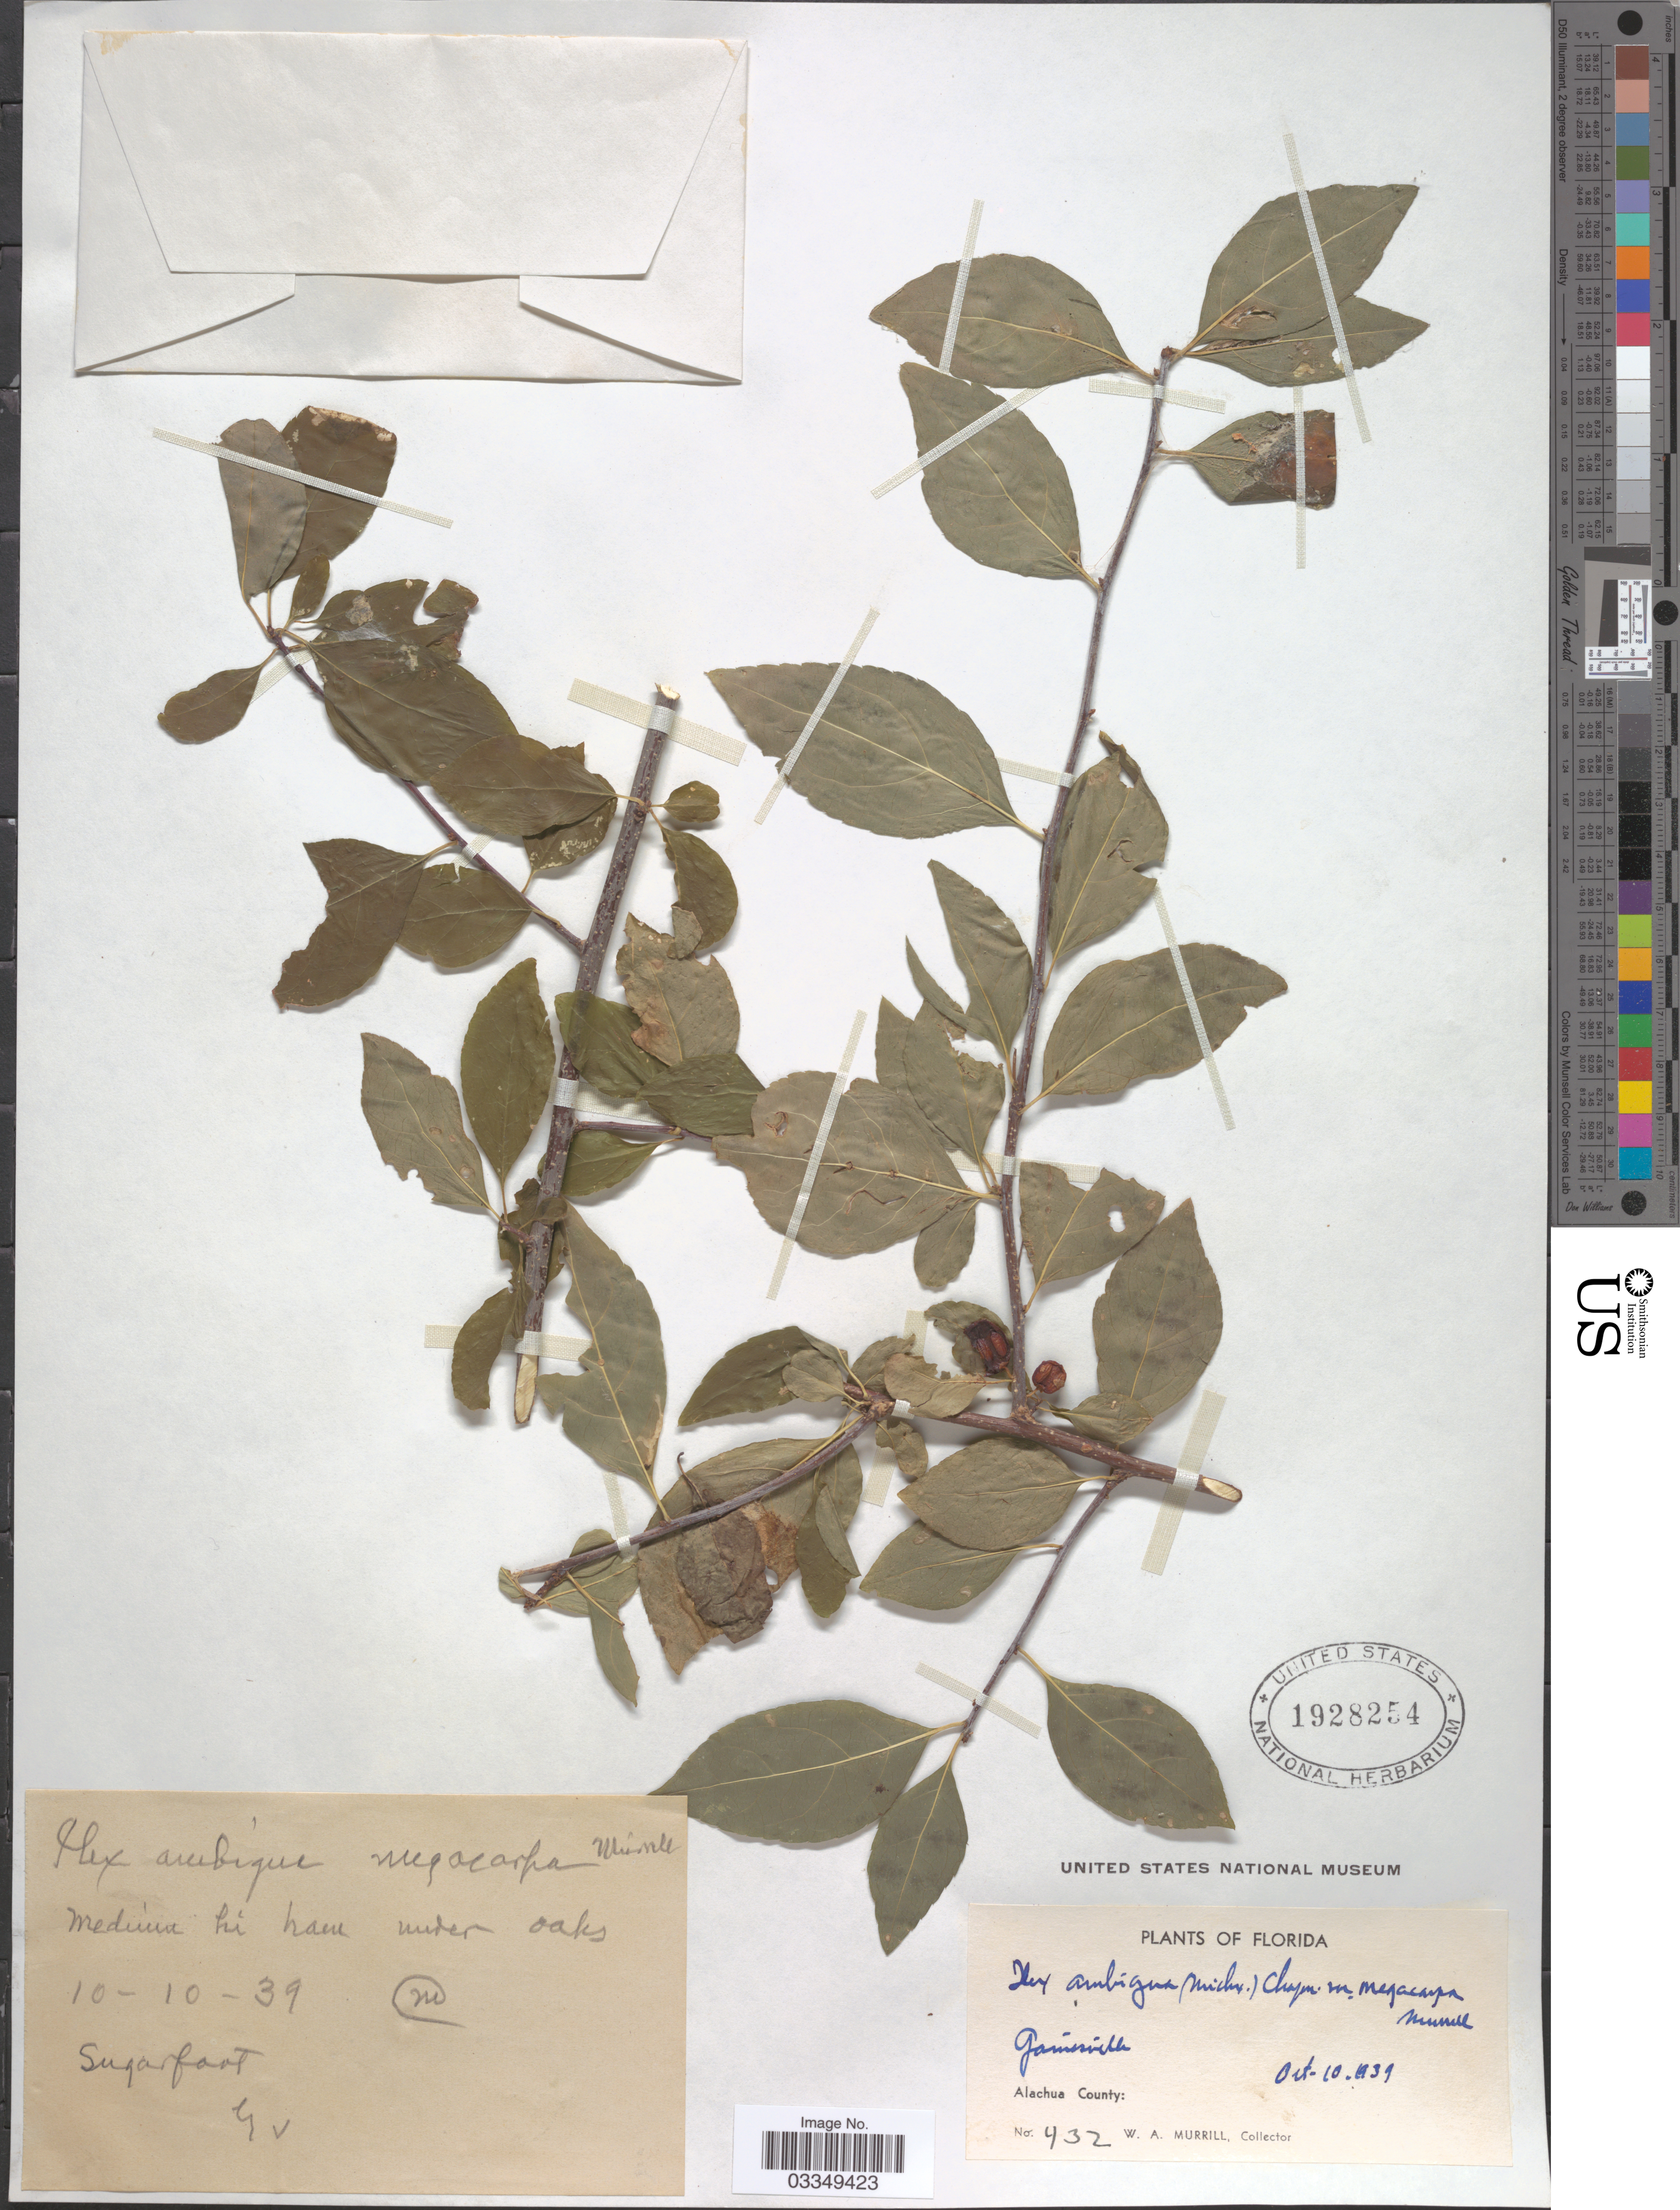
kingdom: Plantae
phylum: Tracheophyta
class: Magnoliopsida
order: Aquifoliales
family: Aquifoliaceae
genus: Ilex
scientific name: Ilex ambigua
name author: Chapm.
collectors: W. A. Murrill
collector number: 432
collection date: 1939-10-10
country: United States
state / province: Florida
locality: Gainesville, Alachua County.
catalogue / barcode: US 1928254